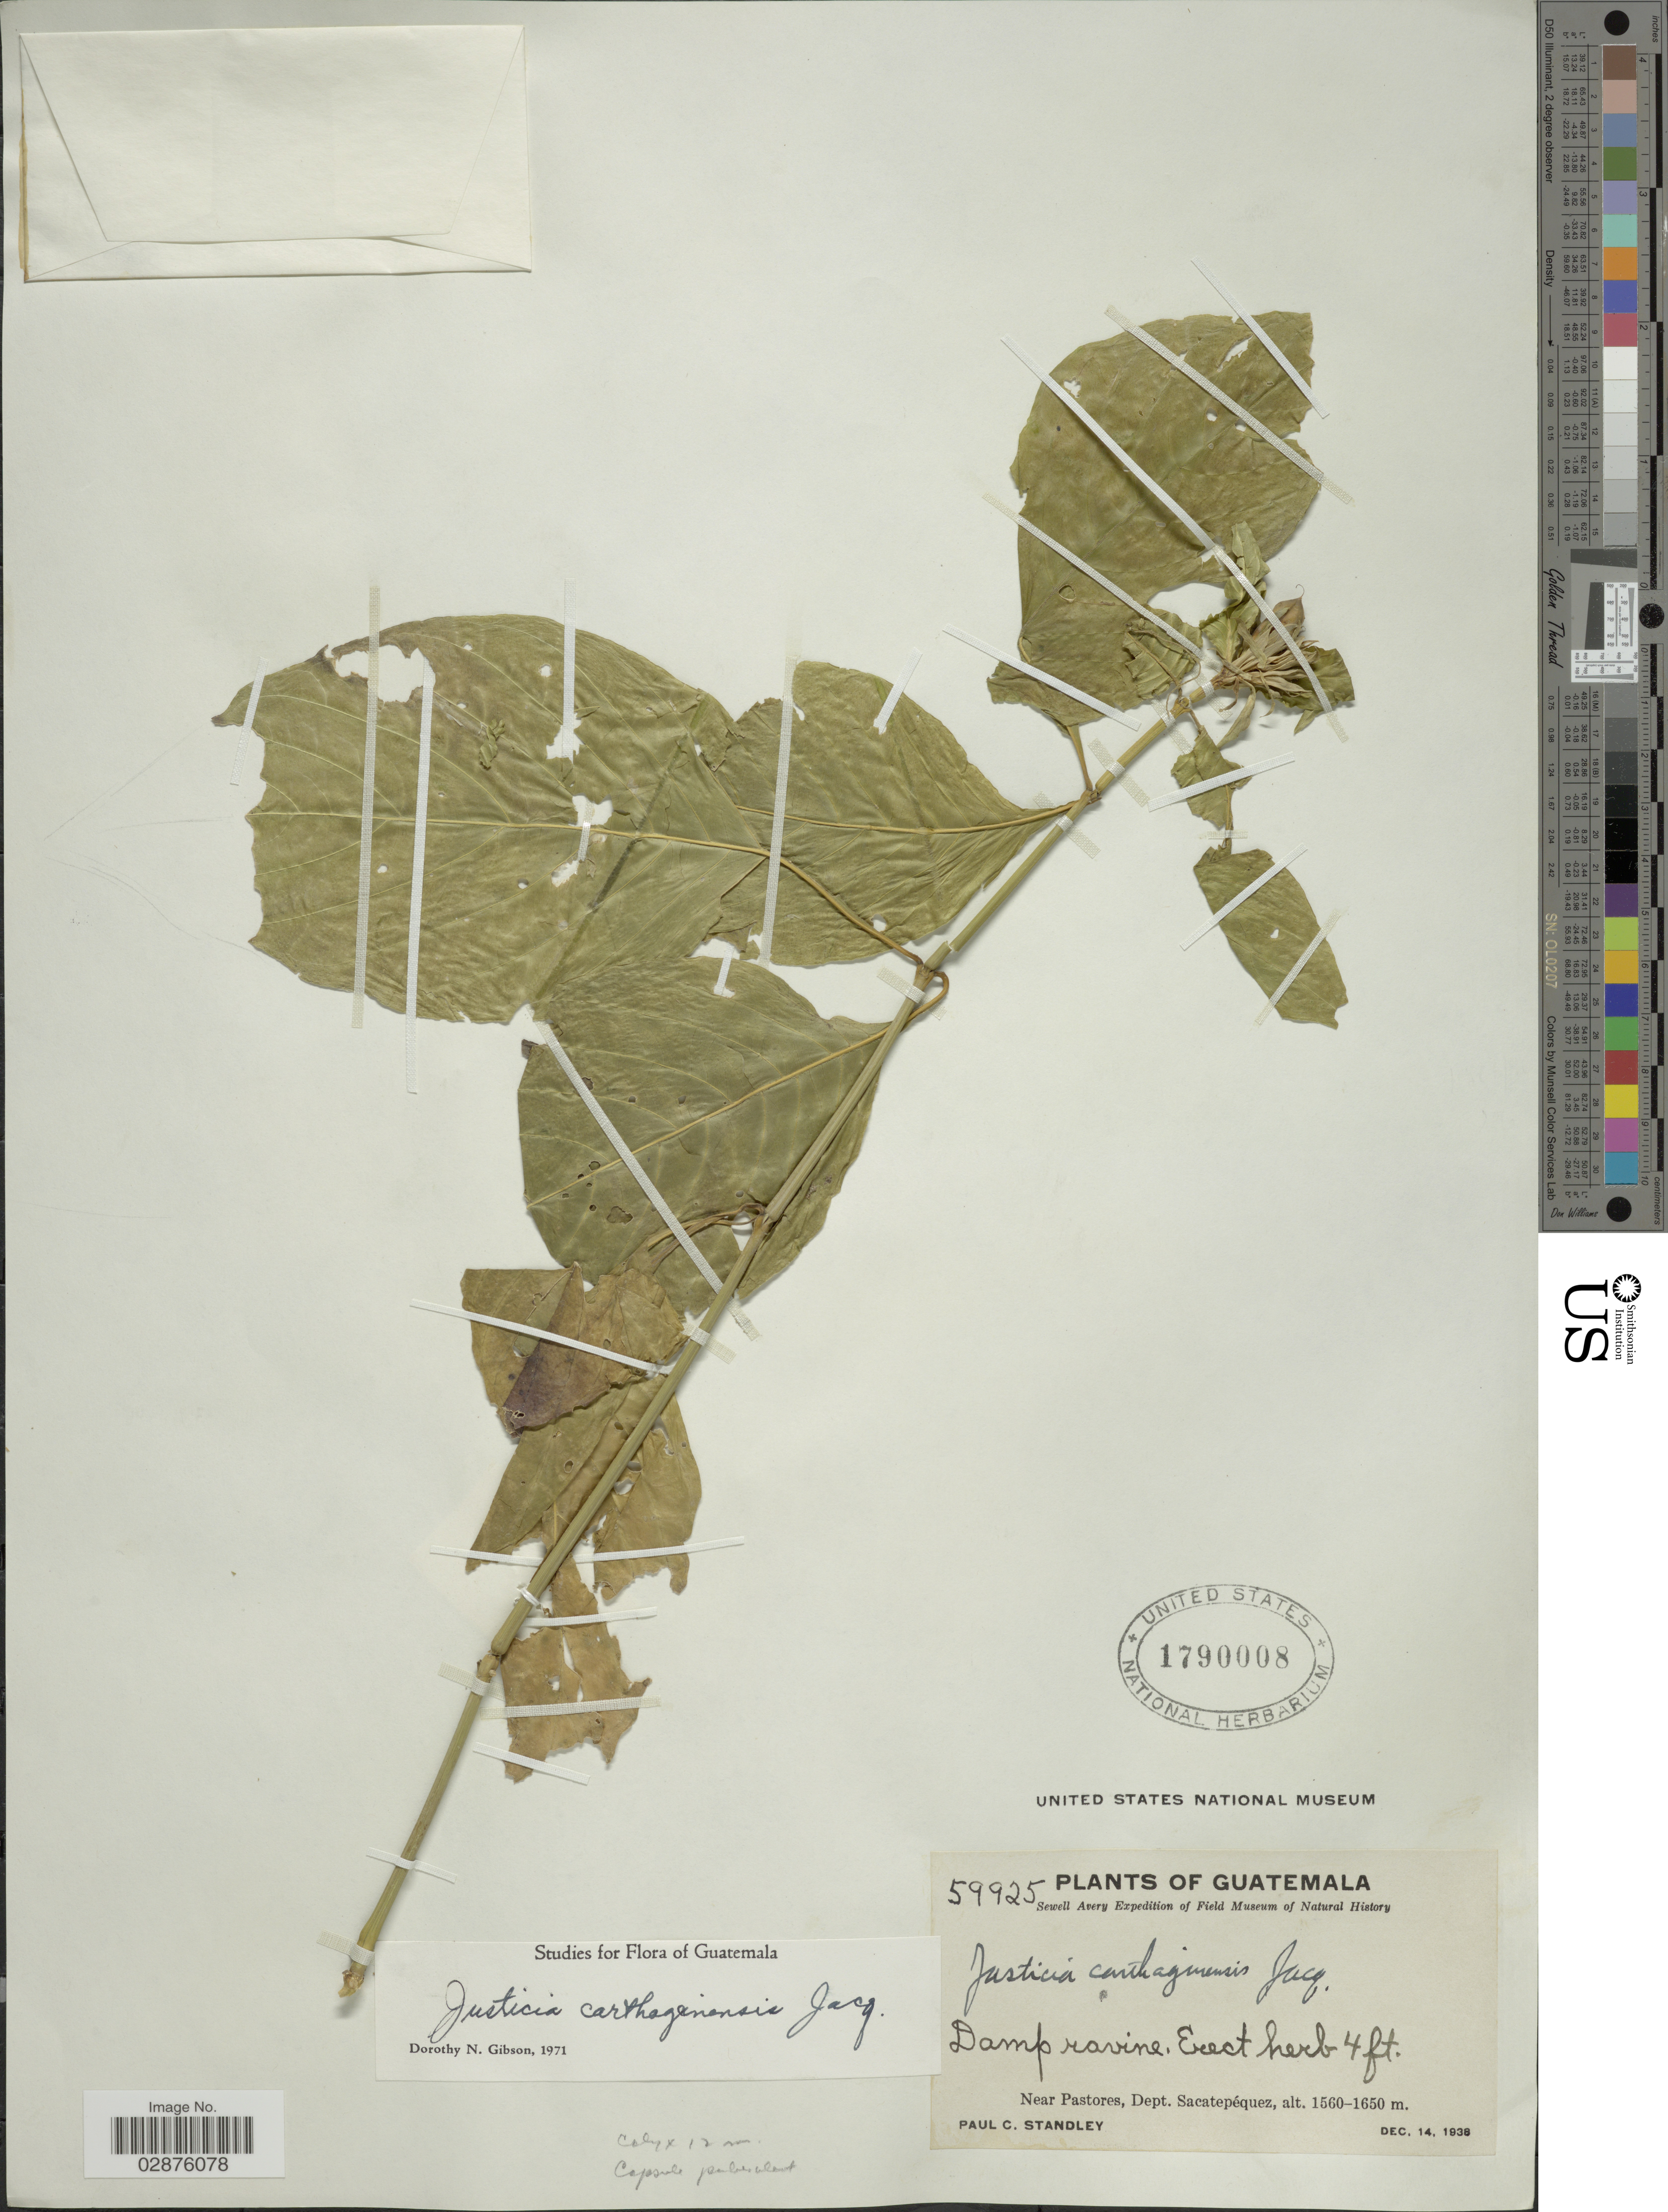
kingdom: Plantae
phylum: Tracheophyta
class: Magnoliopsida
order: Lamiales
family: Acanthaceae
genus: Justicia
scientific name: Justicia carthaginensis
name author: Jacq.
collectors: P. C. Standley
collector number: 59925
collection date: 1938-12-14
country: Guatemala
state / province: Sacatepéquez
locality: Near Pastores, Dept. Sacatepéquez.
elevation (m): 1560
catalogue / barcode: US 1790008